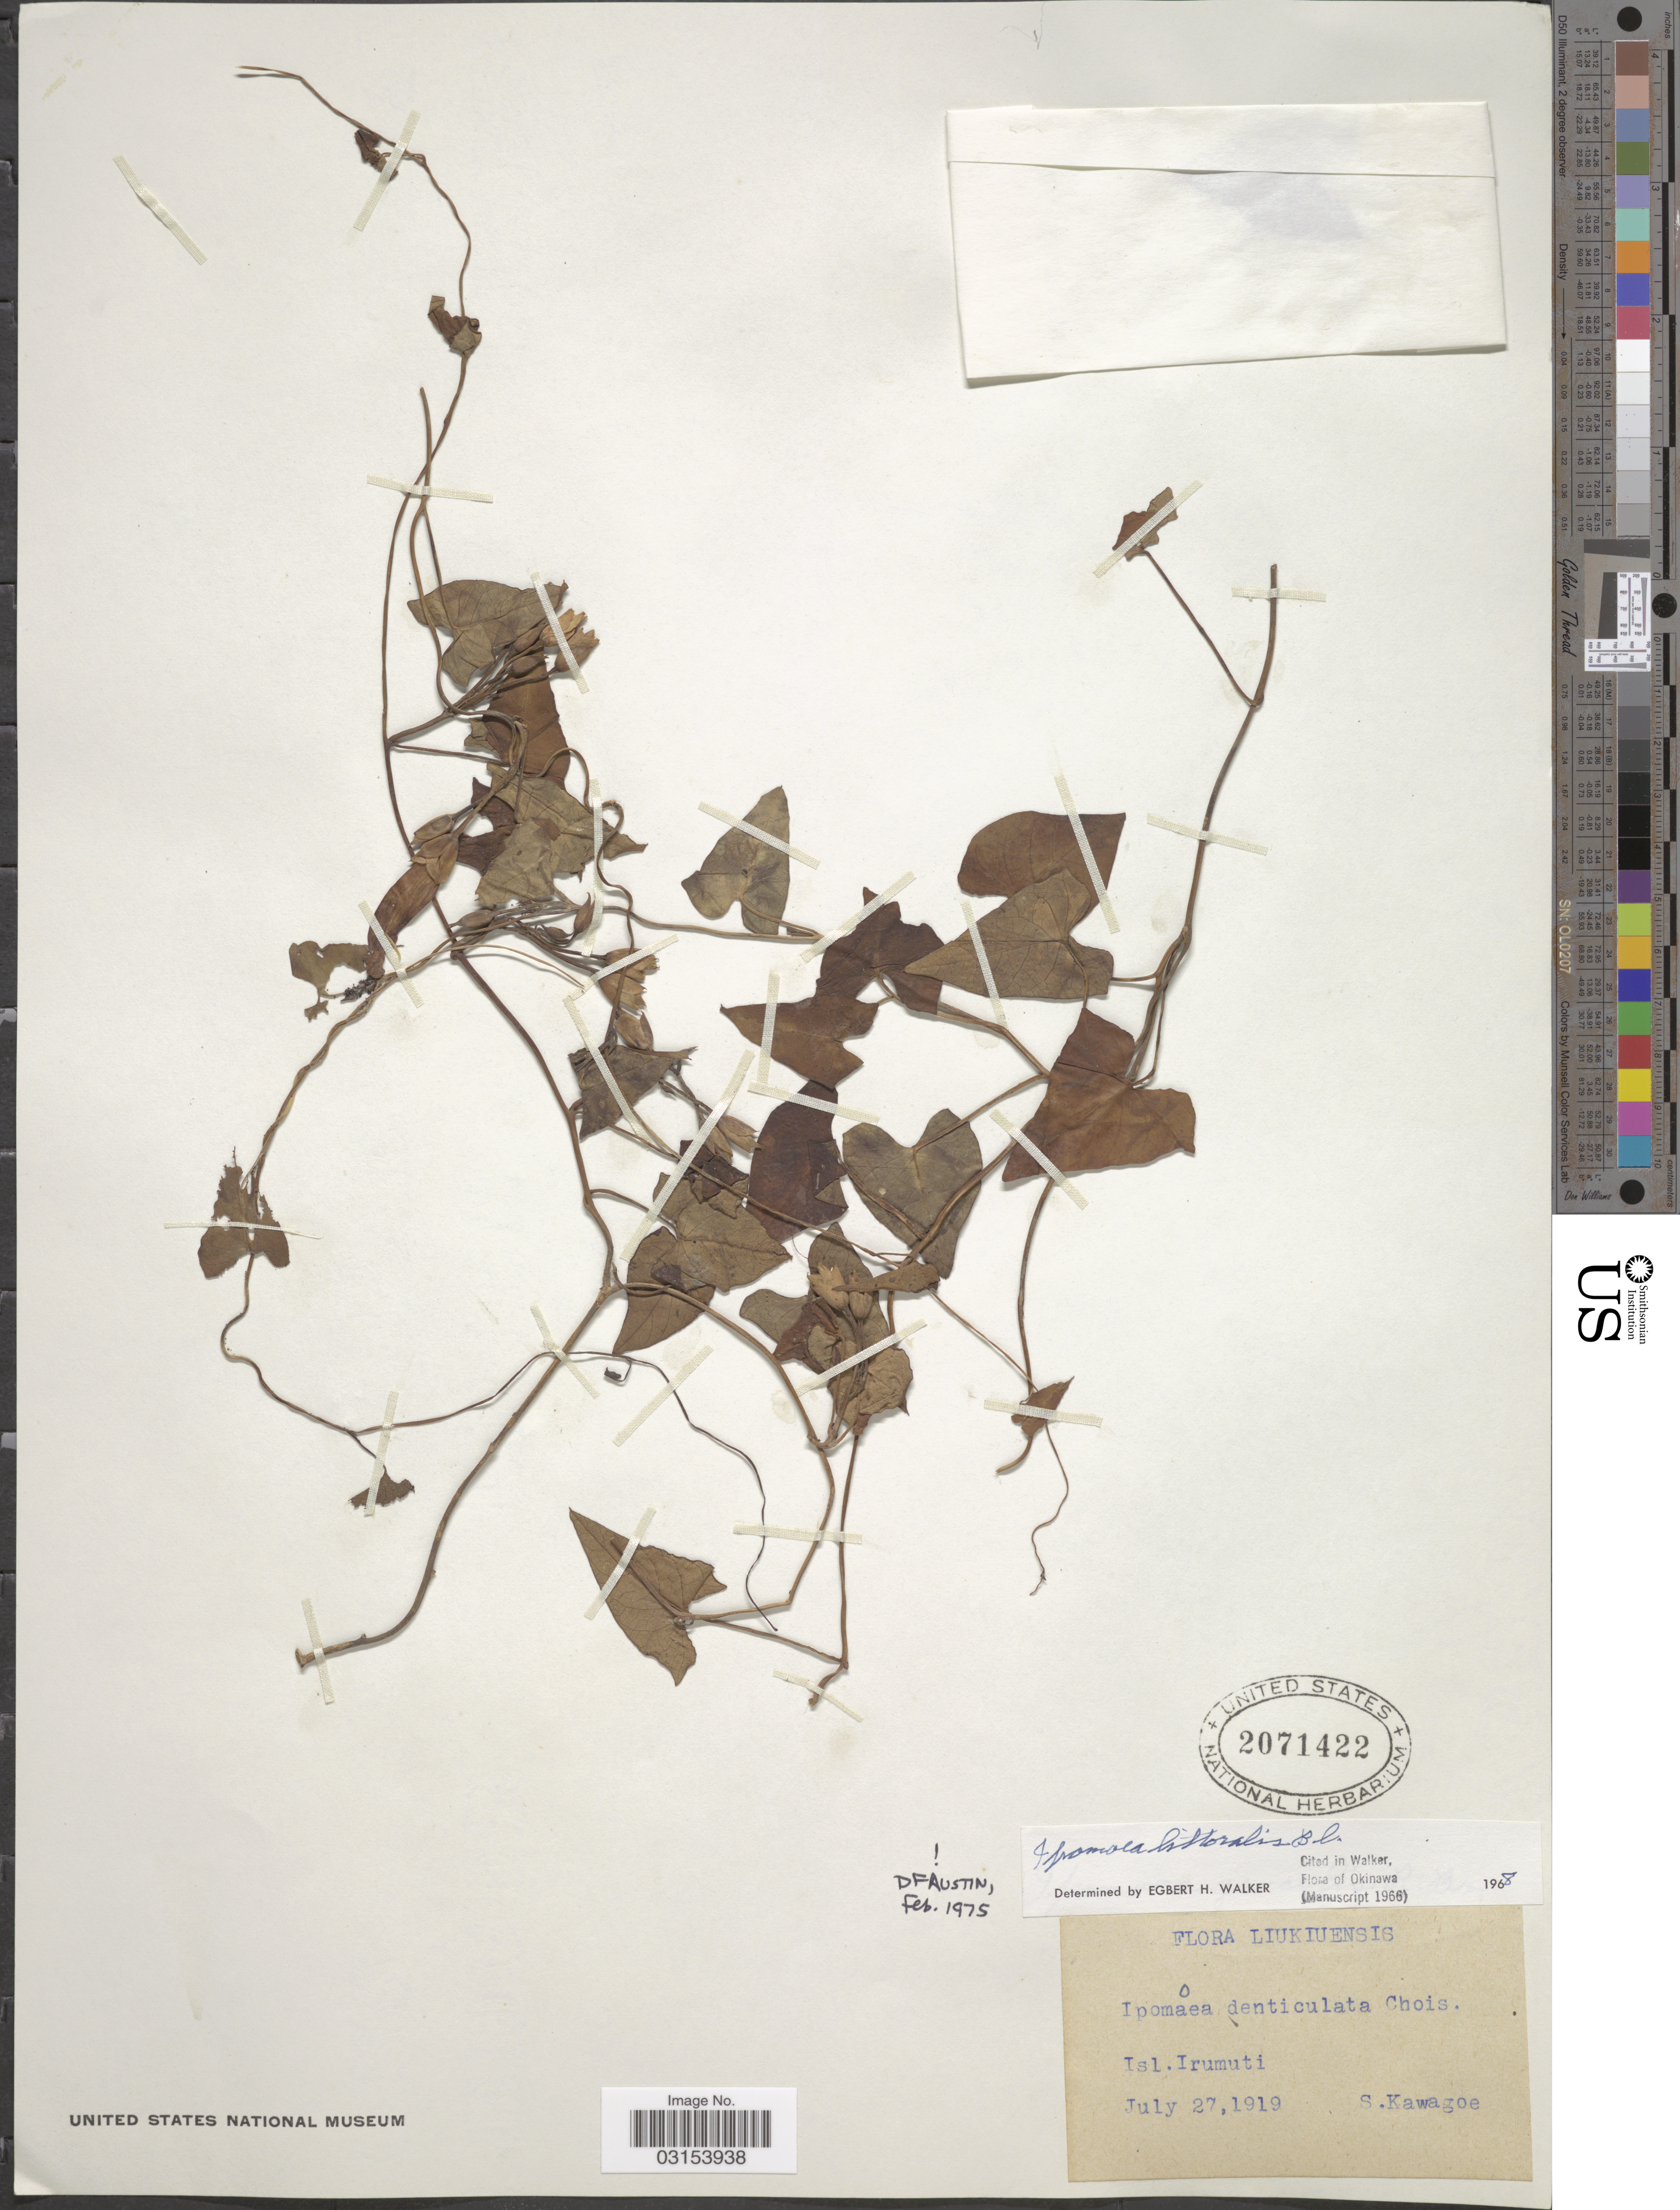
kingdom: Plantae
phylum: Tracheophyta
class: Magnoliopsida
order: Solanales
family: Convolvulaceae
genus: Ipomoea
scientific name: Ipomoea littoralis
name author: Blume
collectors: S. Kawagoe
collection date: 1919-07-27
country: Japan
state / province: Okinawa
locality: Liukiuensis. Isl. Irumuti.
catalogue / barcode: US 2071422